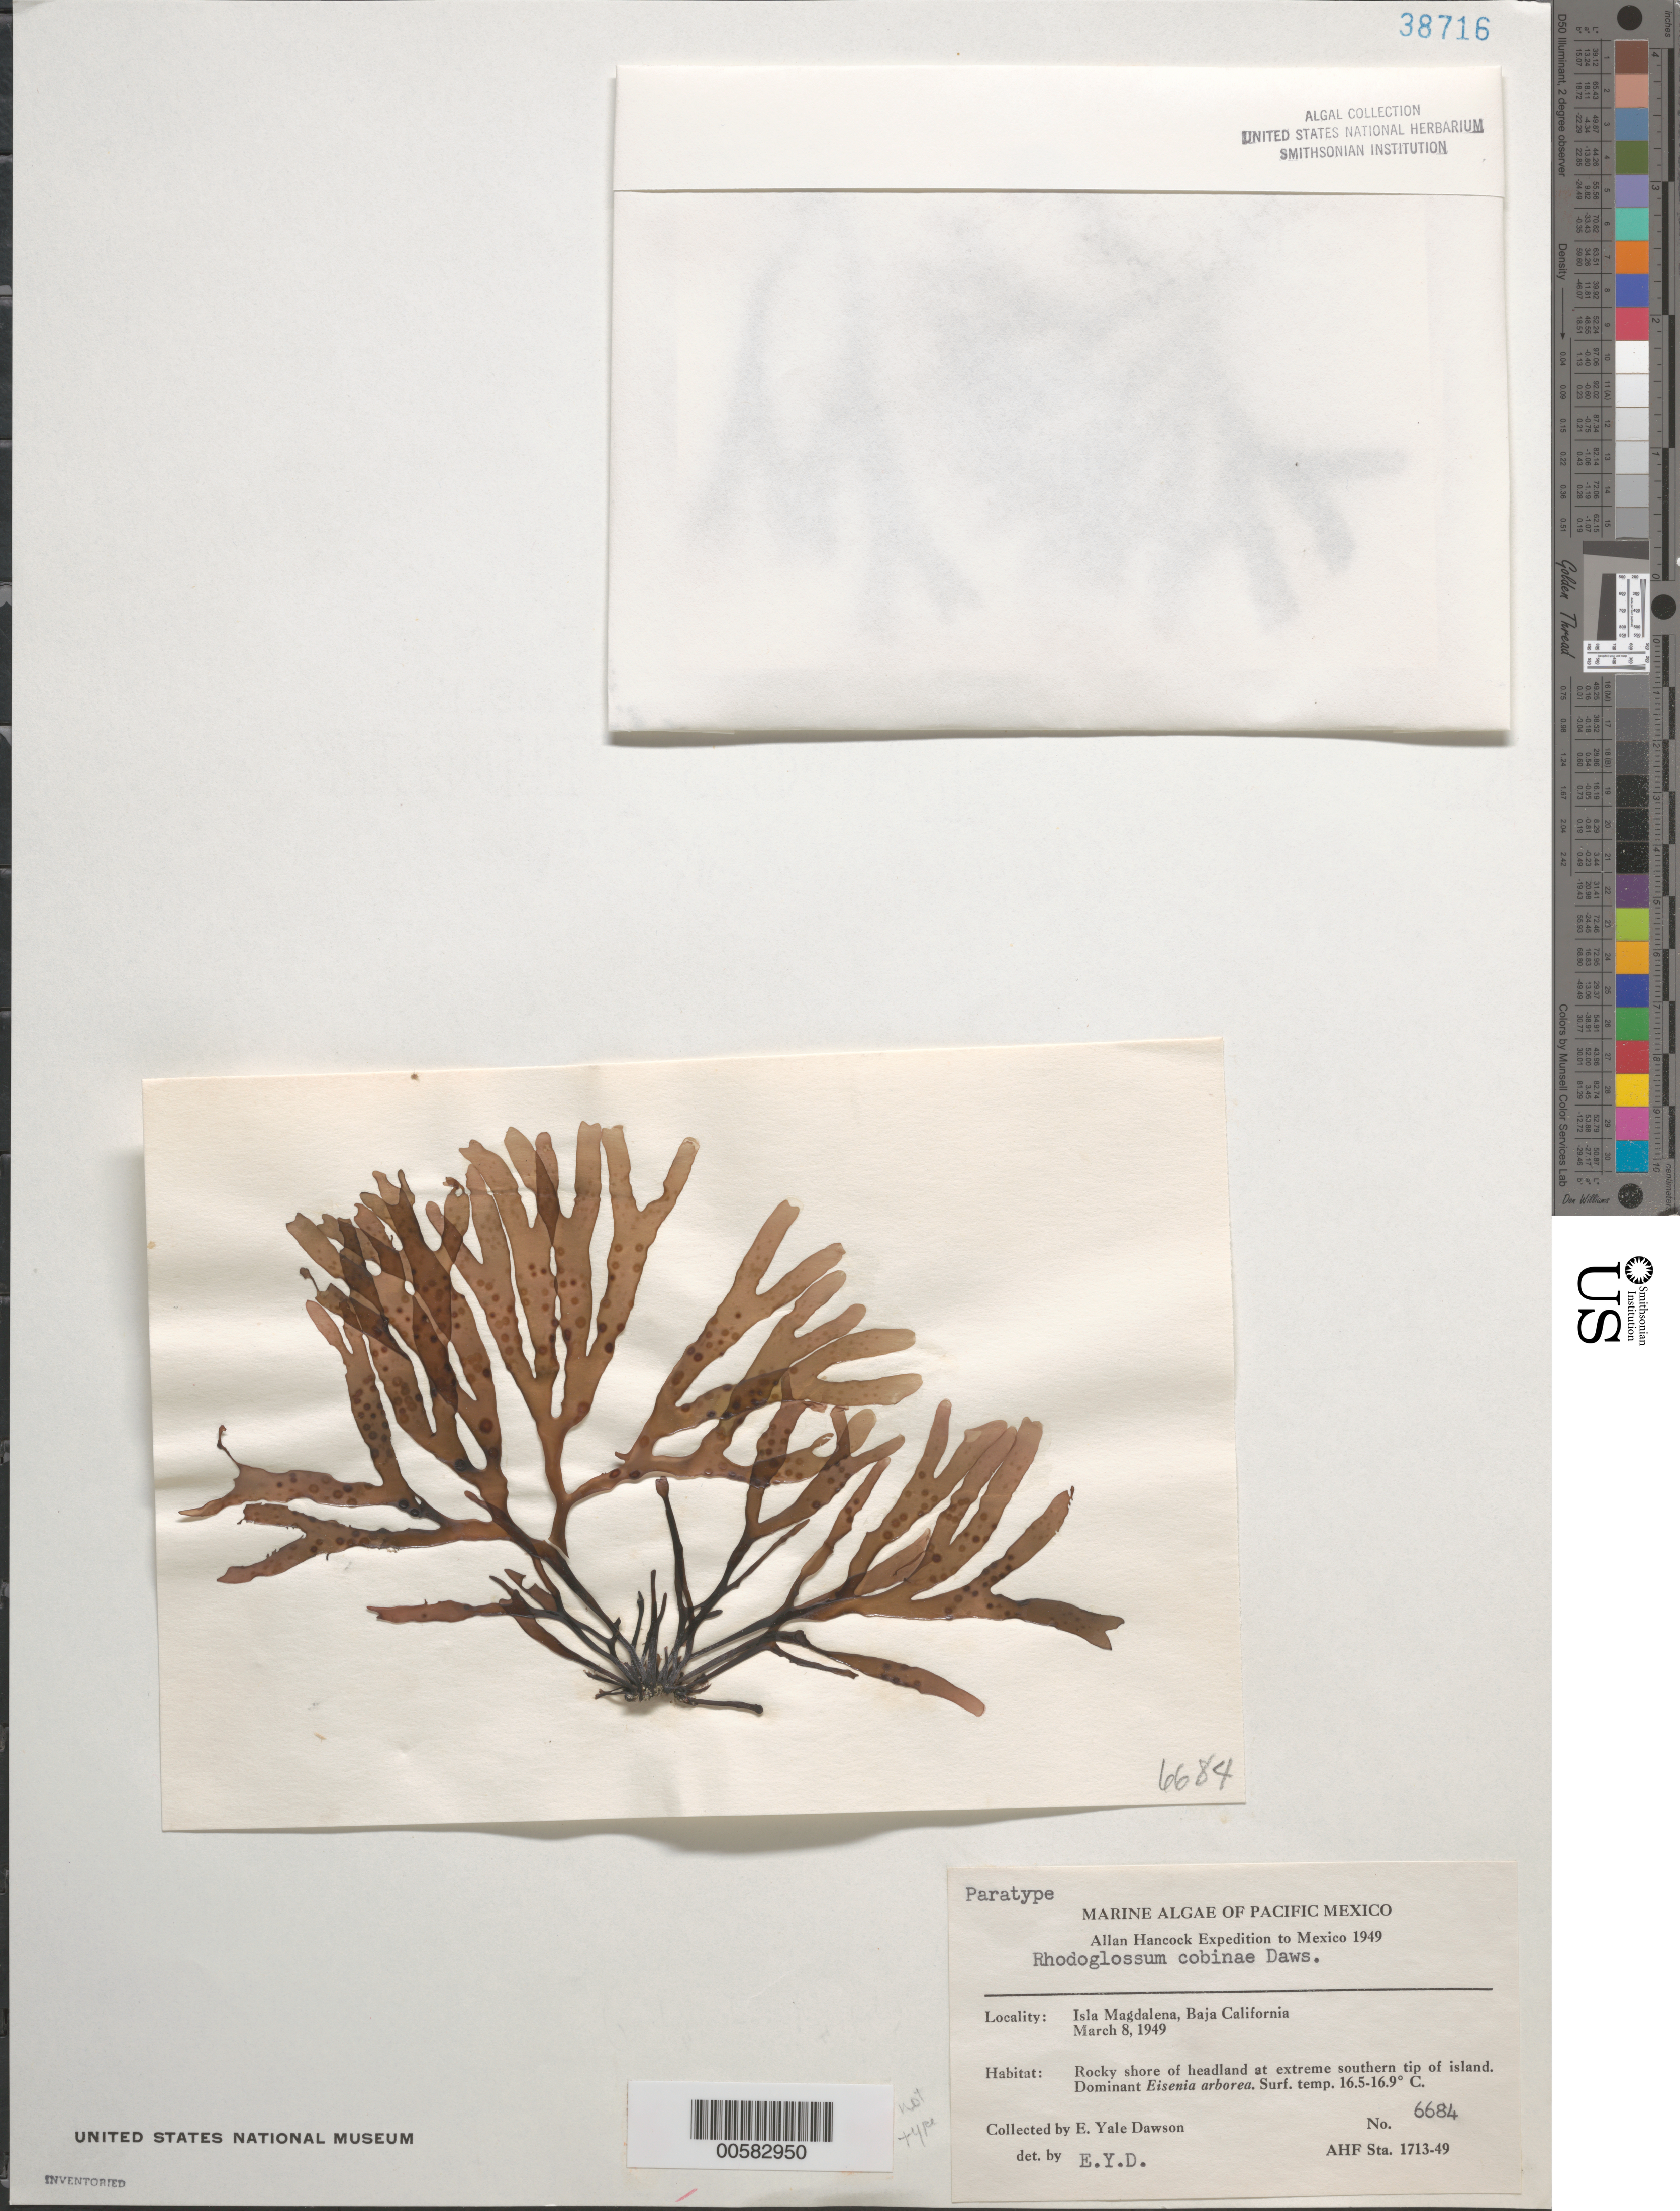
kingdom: Plantae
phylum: Rhodophyta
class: Florideophyceae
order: Gigartinales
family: Gigartinaceae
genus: Mazzaella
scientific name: Mazzaella cobinae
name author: (E.Y. Dawson) Fredericq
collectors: E. Y. Dawson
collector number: EYD 6684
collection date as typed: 08 Mar 1949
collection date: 1949-03-08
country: Mexico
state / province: Baja California Sur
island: Isla Magdalena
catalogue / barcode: US 38716